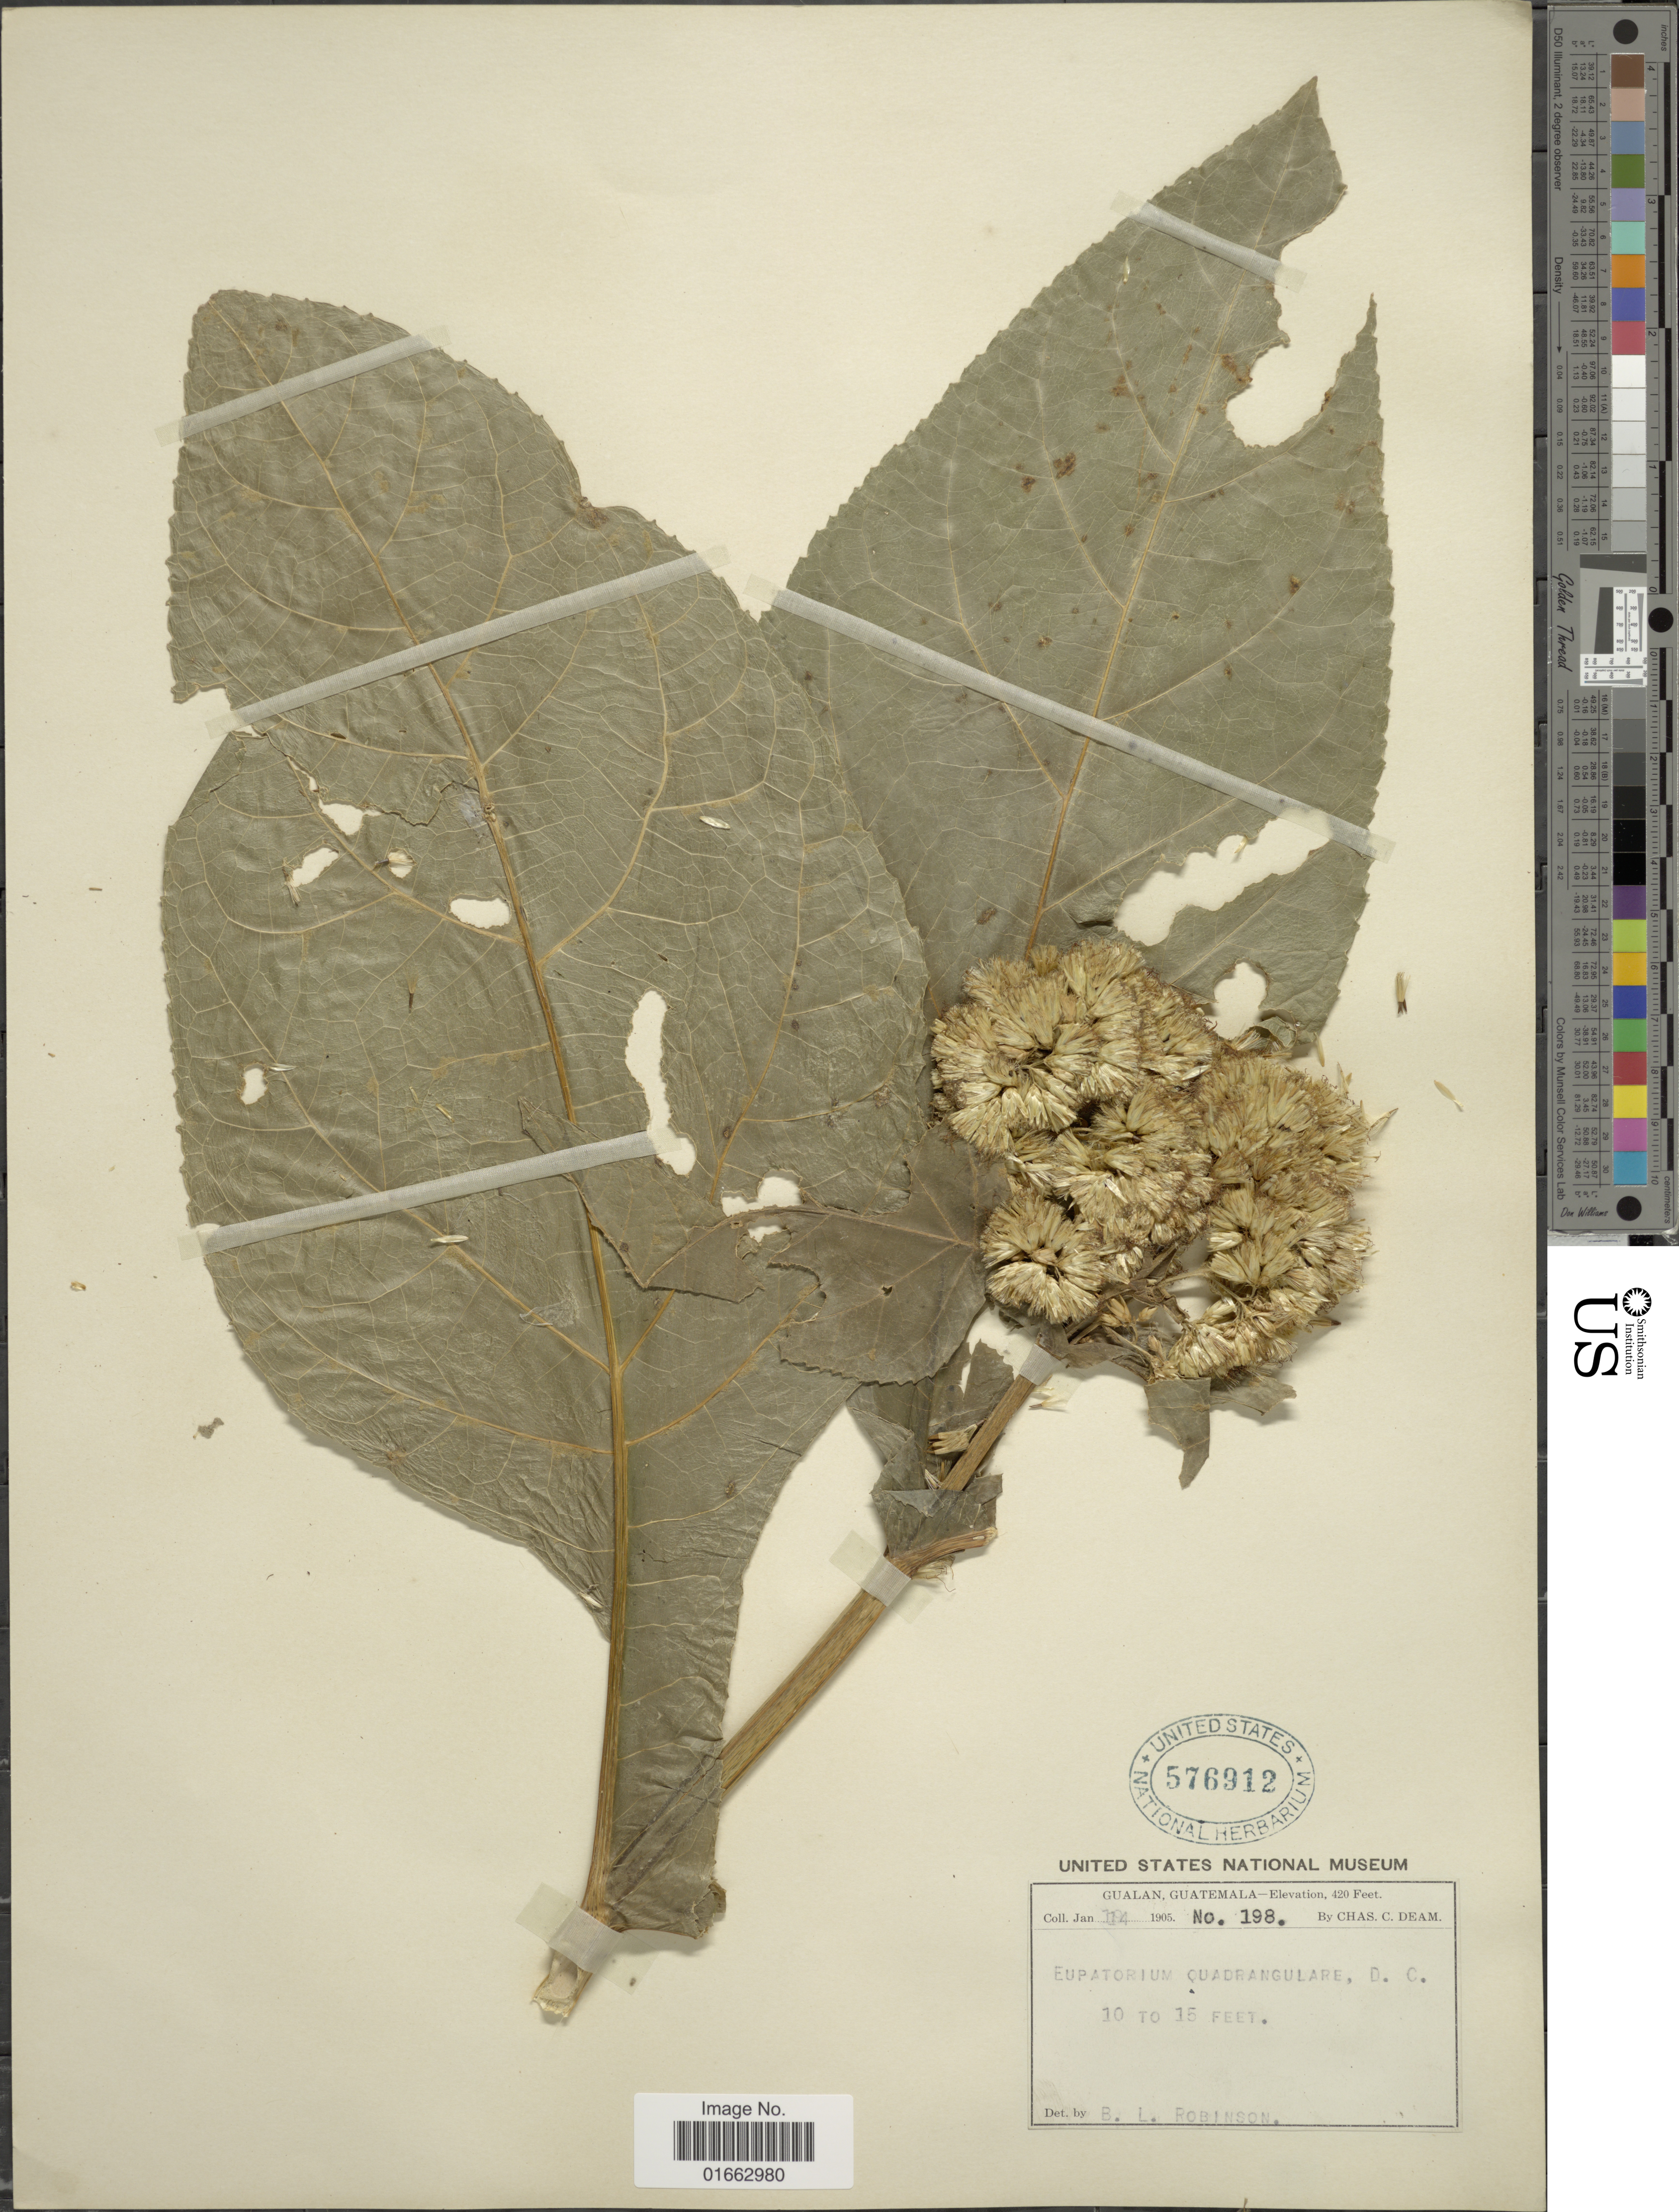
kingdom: Plantae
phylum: Tracheophyta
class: Magnoliopsida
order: Asterales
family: Asteraceae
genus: Critonia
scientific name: Critonia quadrangularis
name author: (DC.) R.M. King & H. Rob.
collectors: C. C. Deam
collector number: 198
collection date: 1905-01-14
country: Guatemala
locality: Gualan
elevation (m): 128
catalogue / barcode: US 576912